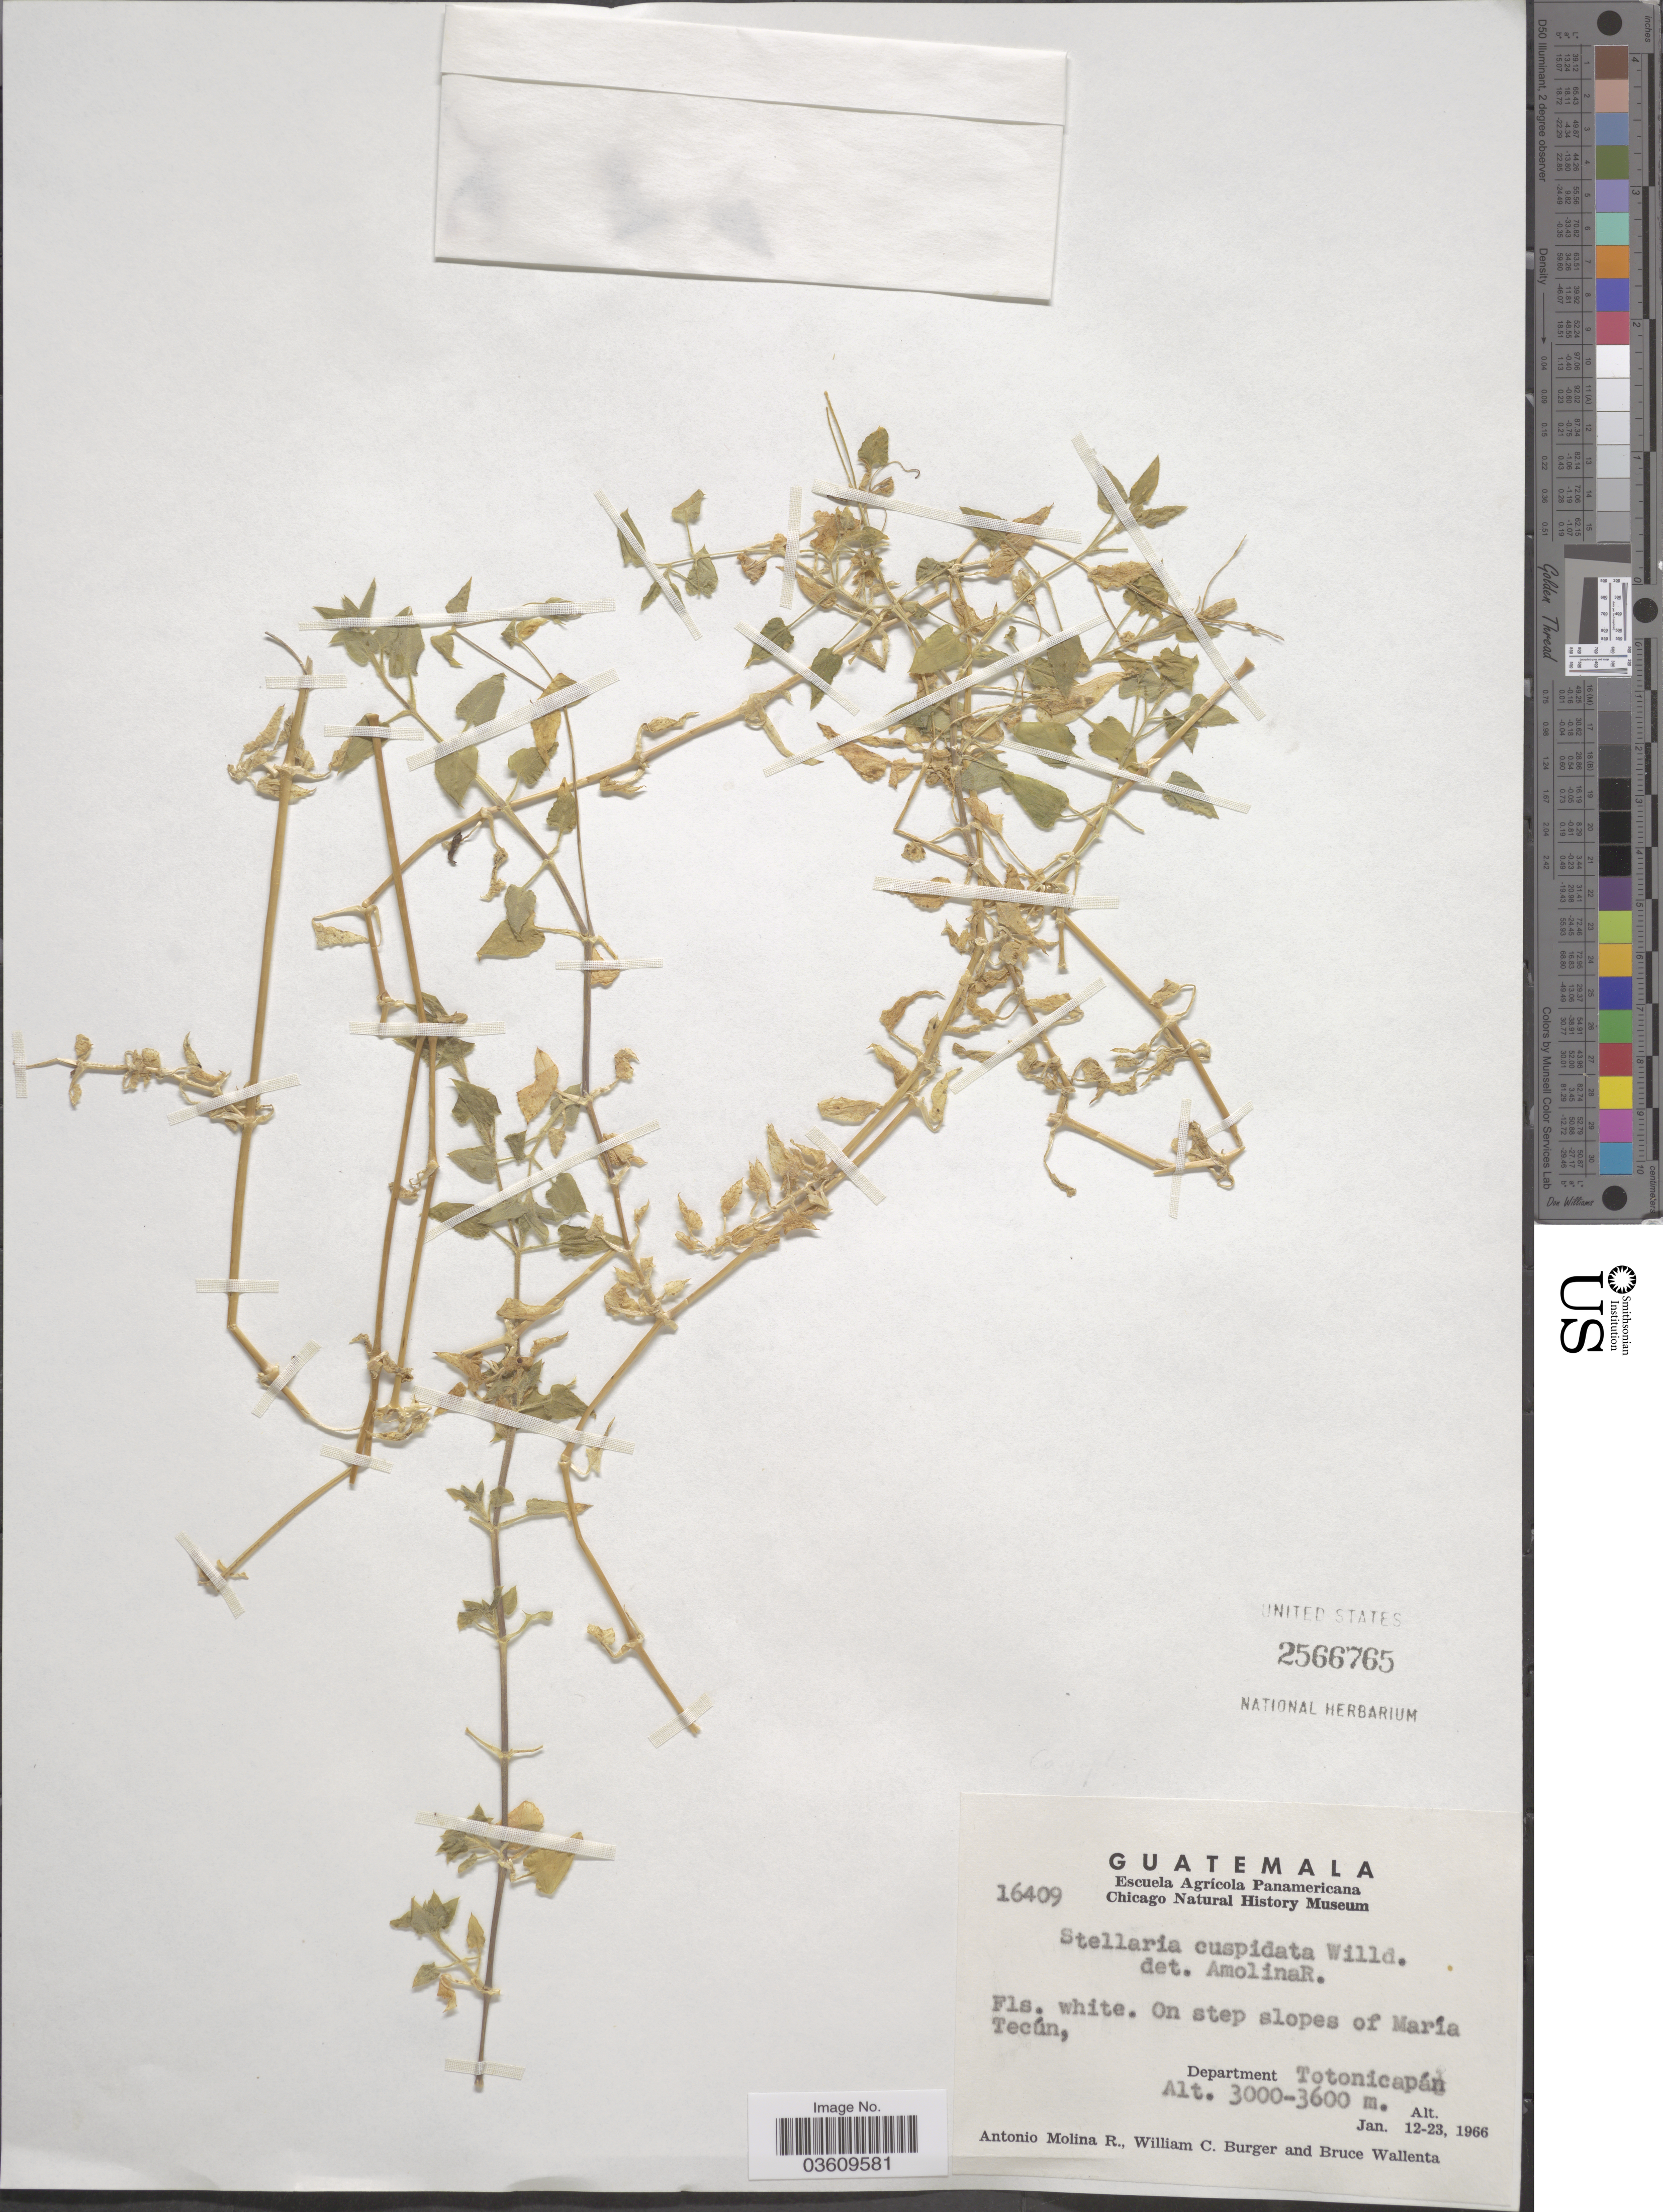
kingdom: Plantae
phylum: Tracheophyta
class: Magnoliopsida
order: Caryophyllales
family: Caryophyllaceae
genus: Stellaria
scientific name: Stellaria cuspidata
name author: Willd. ex Schltdl.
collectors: A. Molina R., W. Burger & B. Wallenta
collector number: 16409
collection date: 1966-01-12/1966-01-23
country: Guatemala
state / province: Totonicapan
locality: On step slopes of María Tecún, Department Totanicapán.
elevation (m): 3000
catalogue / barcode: US 2566765